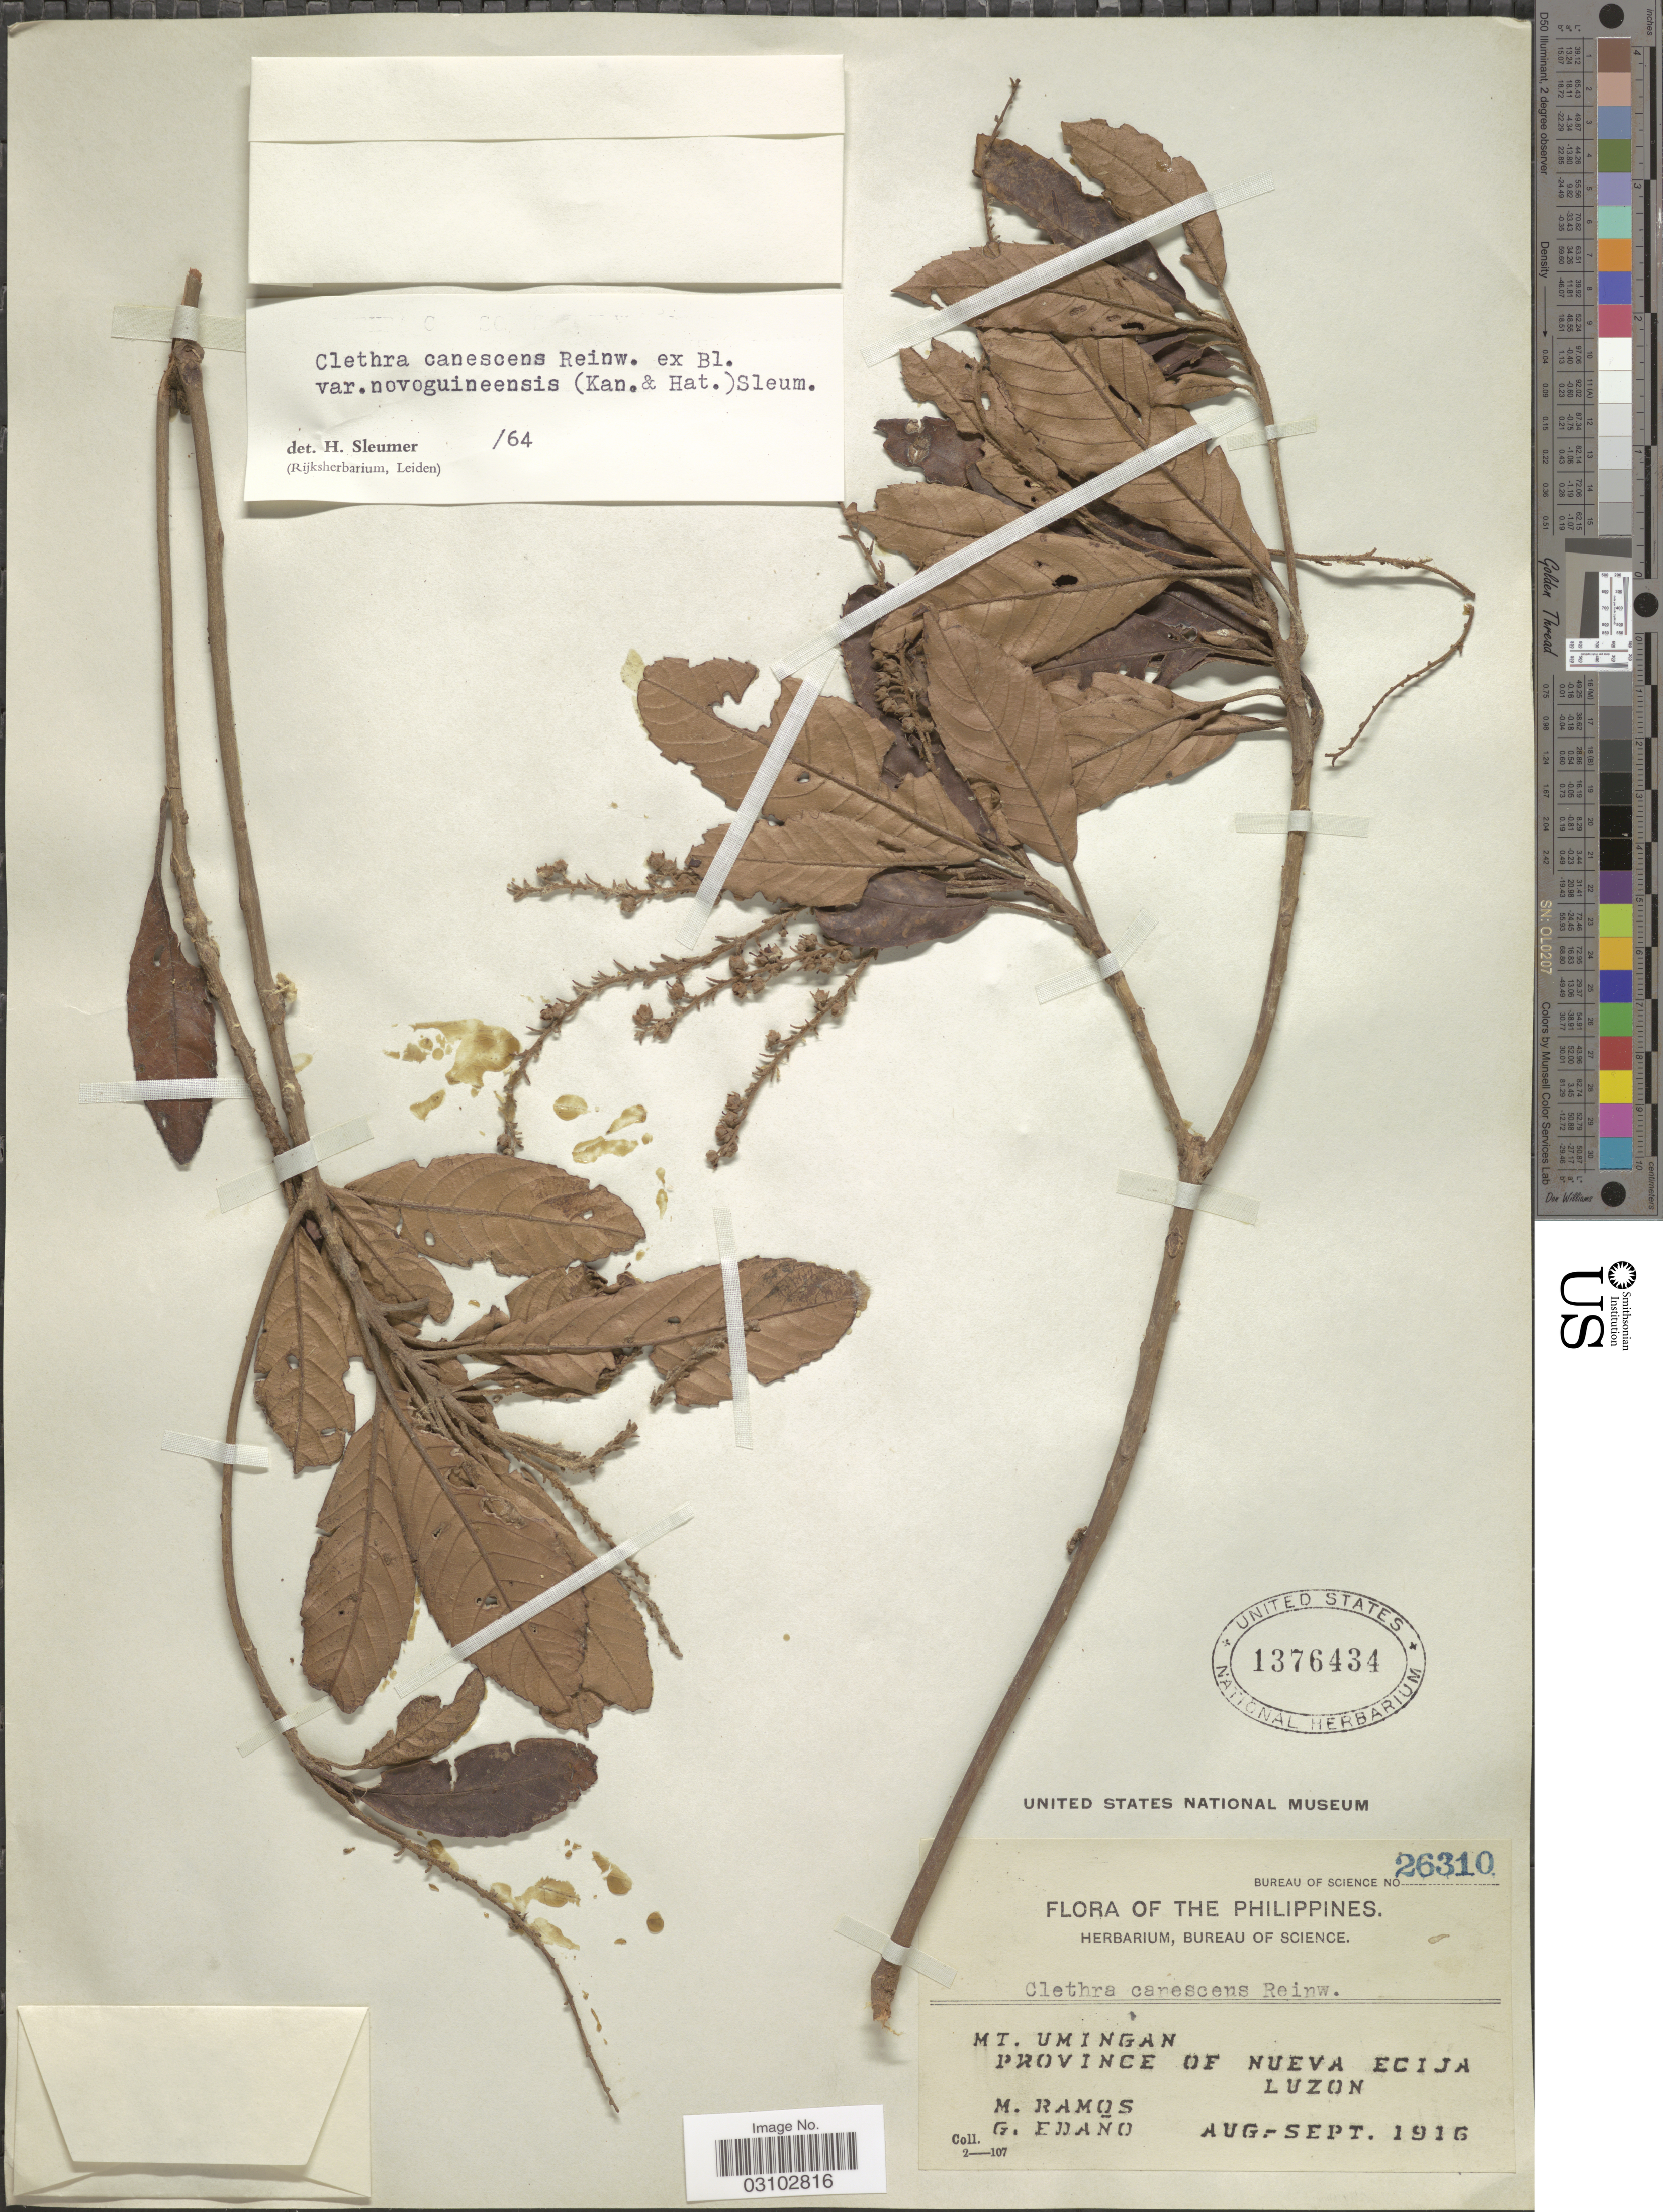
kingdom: Plantae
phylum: Tracheophyta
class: Magnoliopsida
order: Ericales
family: Clethraceae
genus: Clethra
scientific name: Clethra canescens var. novoguineensis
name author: (Kaneh. & Hatus.) Sleumer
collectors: M. Ramos & G. Edaño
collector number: Bureau of Science 26310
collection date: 1916-08/1916-09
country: Philippines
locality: Mt. Umingan, Province of Nueva Ecija, Luzon.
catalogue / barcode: US 1376434